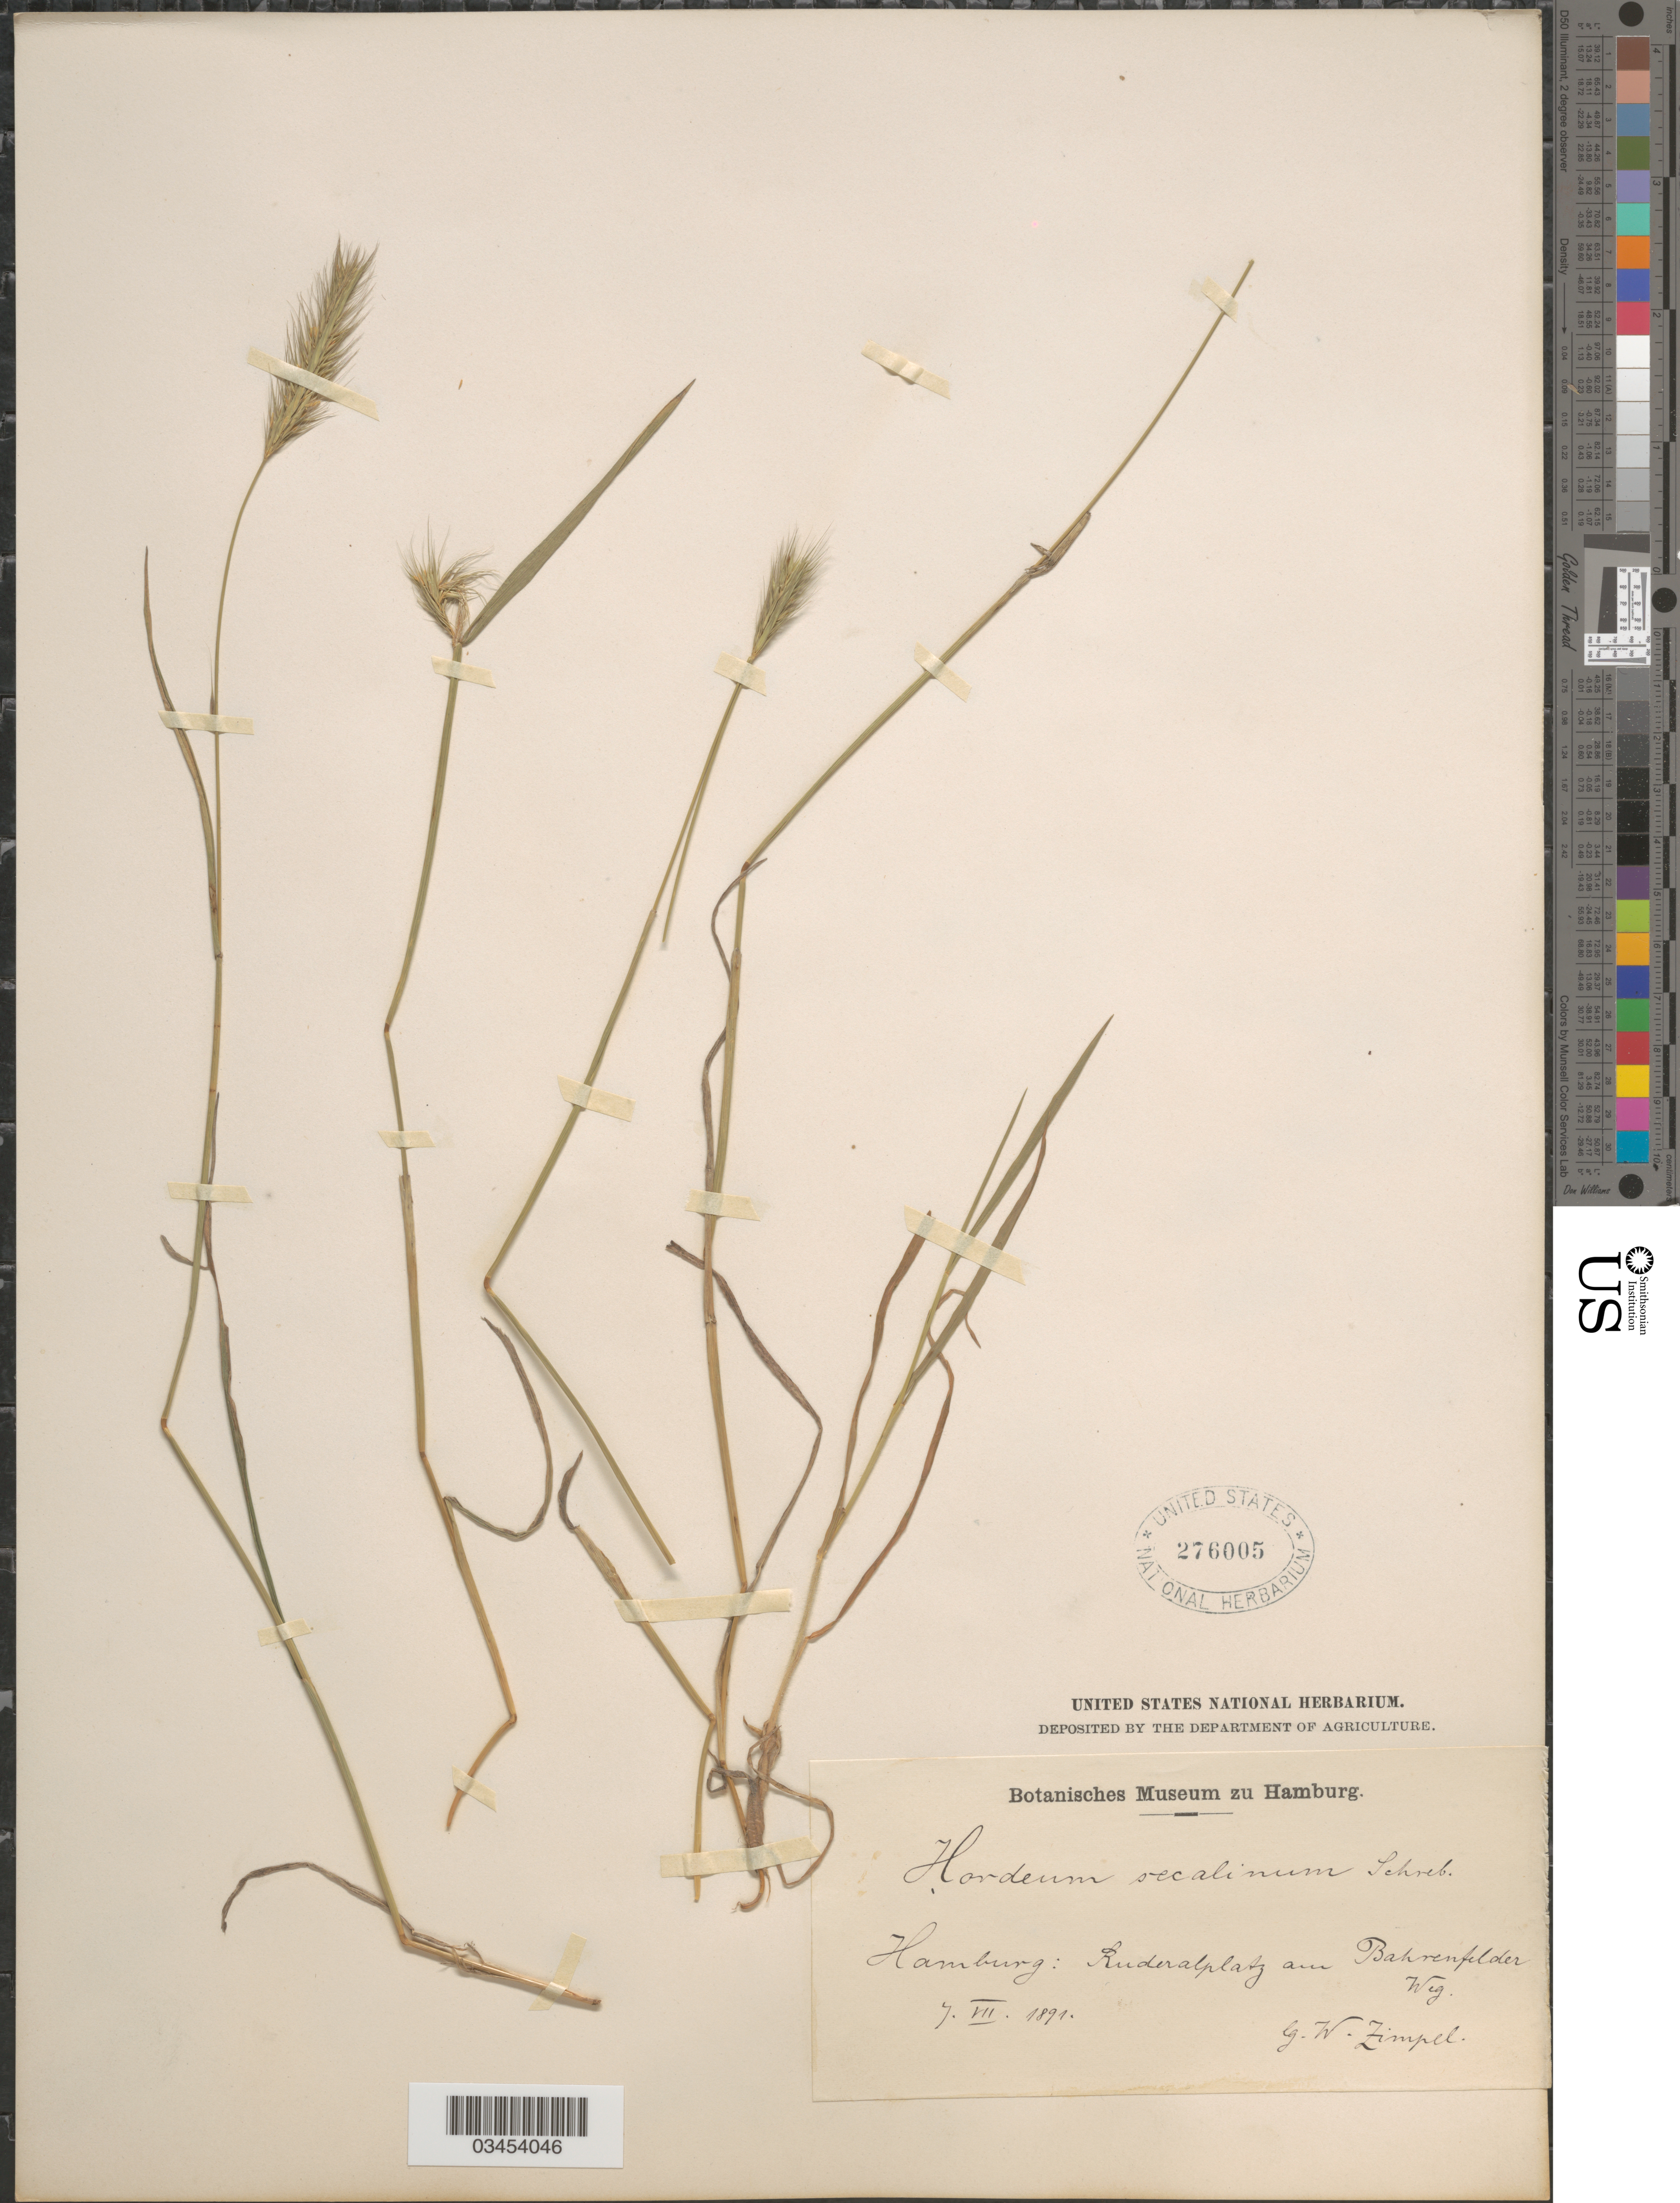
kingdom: Plantae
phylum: Tracheophyta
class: Liliopsida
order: Poales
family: Poaceae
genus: Hordeum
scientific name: Hordeum secalinum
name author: Schreb.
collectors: W. Zimpel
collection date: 1891-07-07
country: Germany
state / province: Hamburg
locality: Ruderalplatz am Bahrenfelder Weg.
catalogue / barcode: US 276005